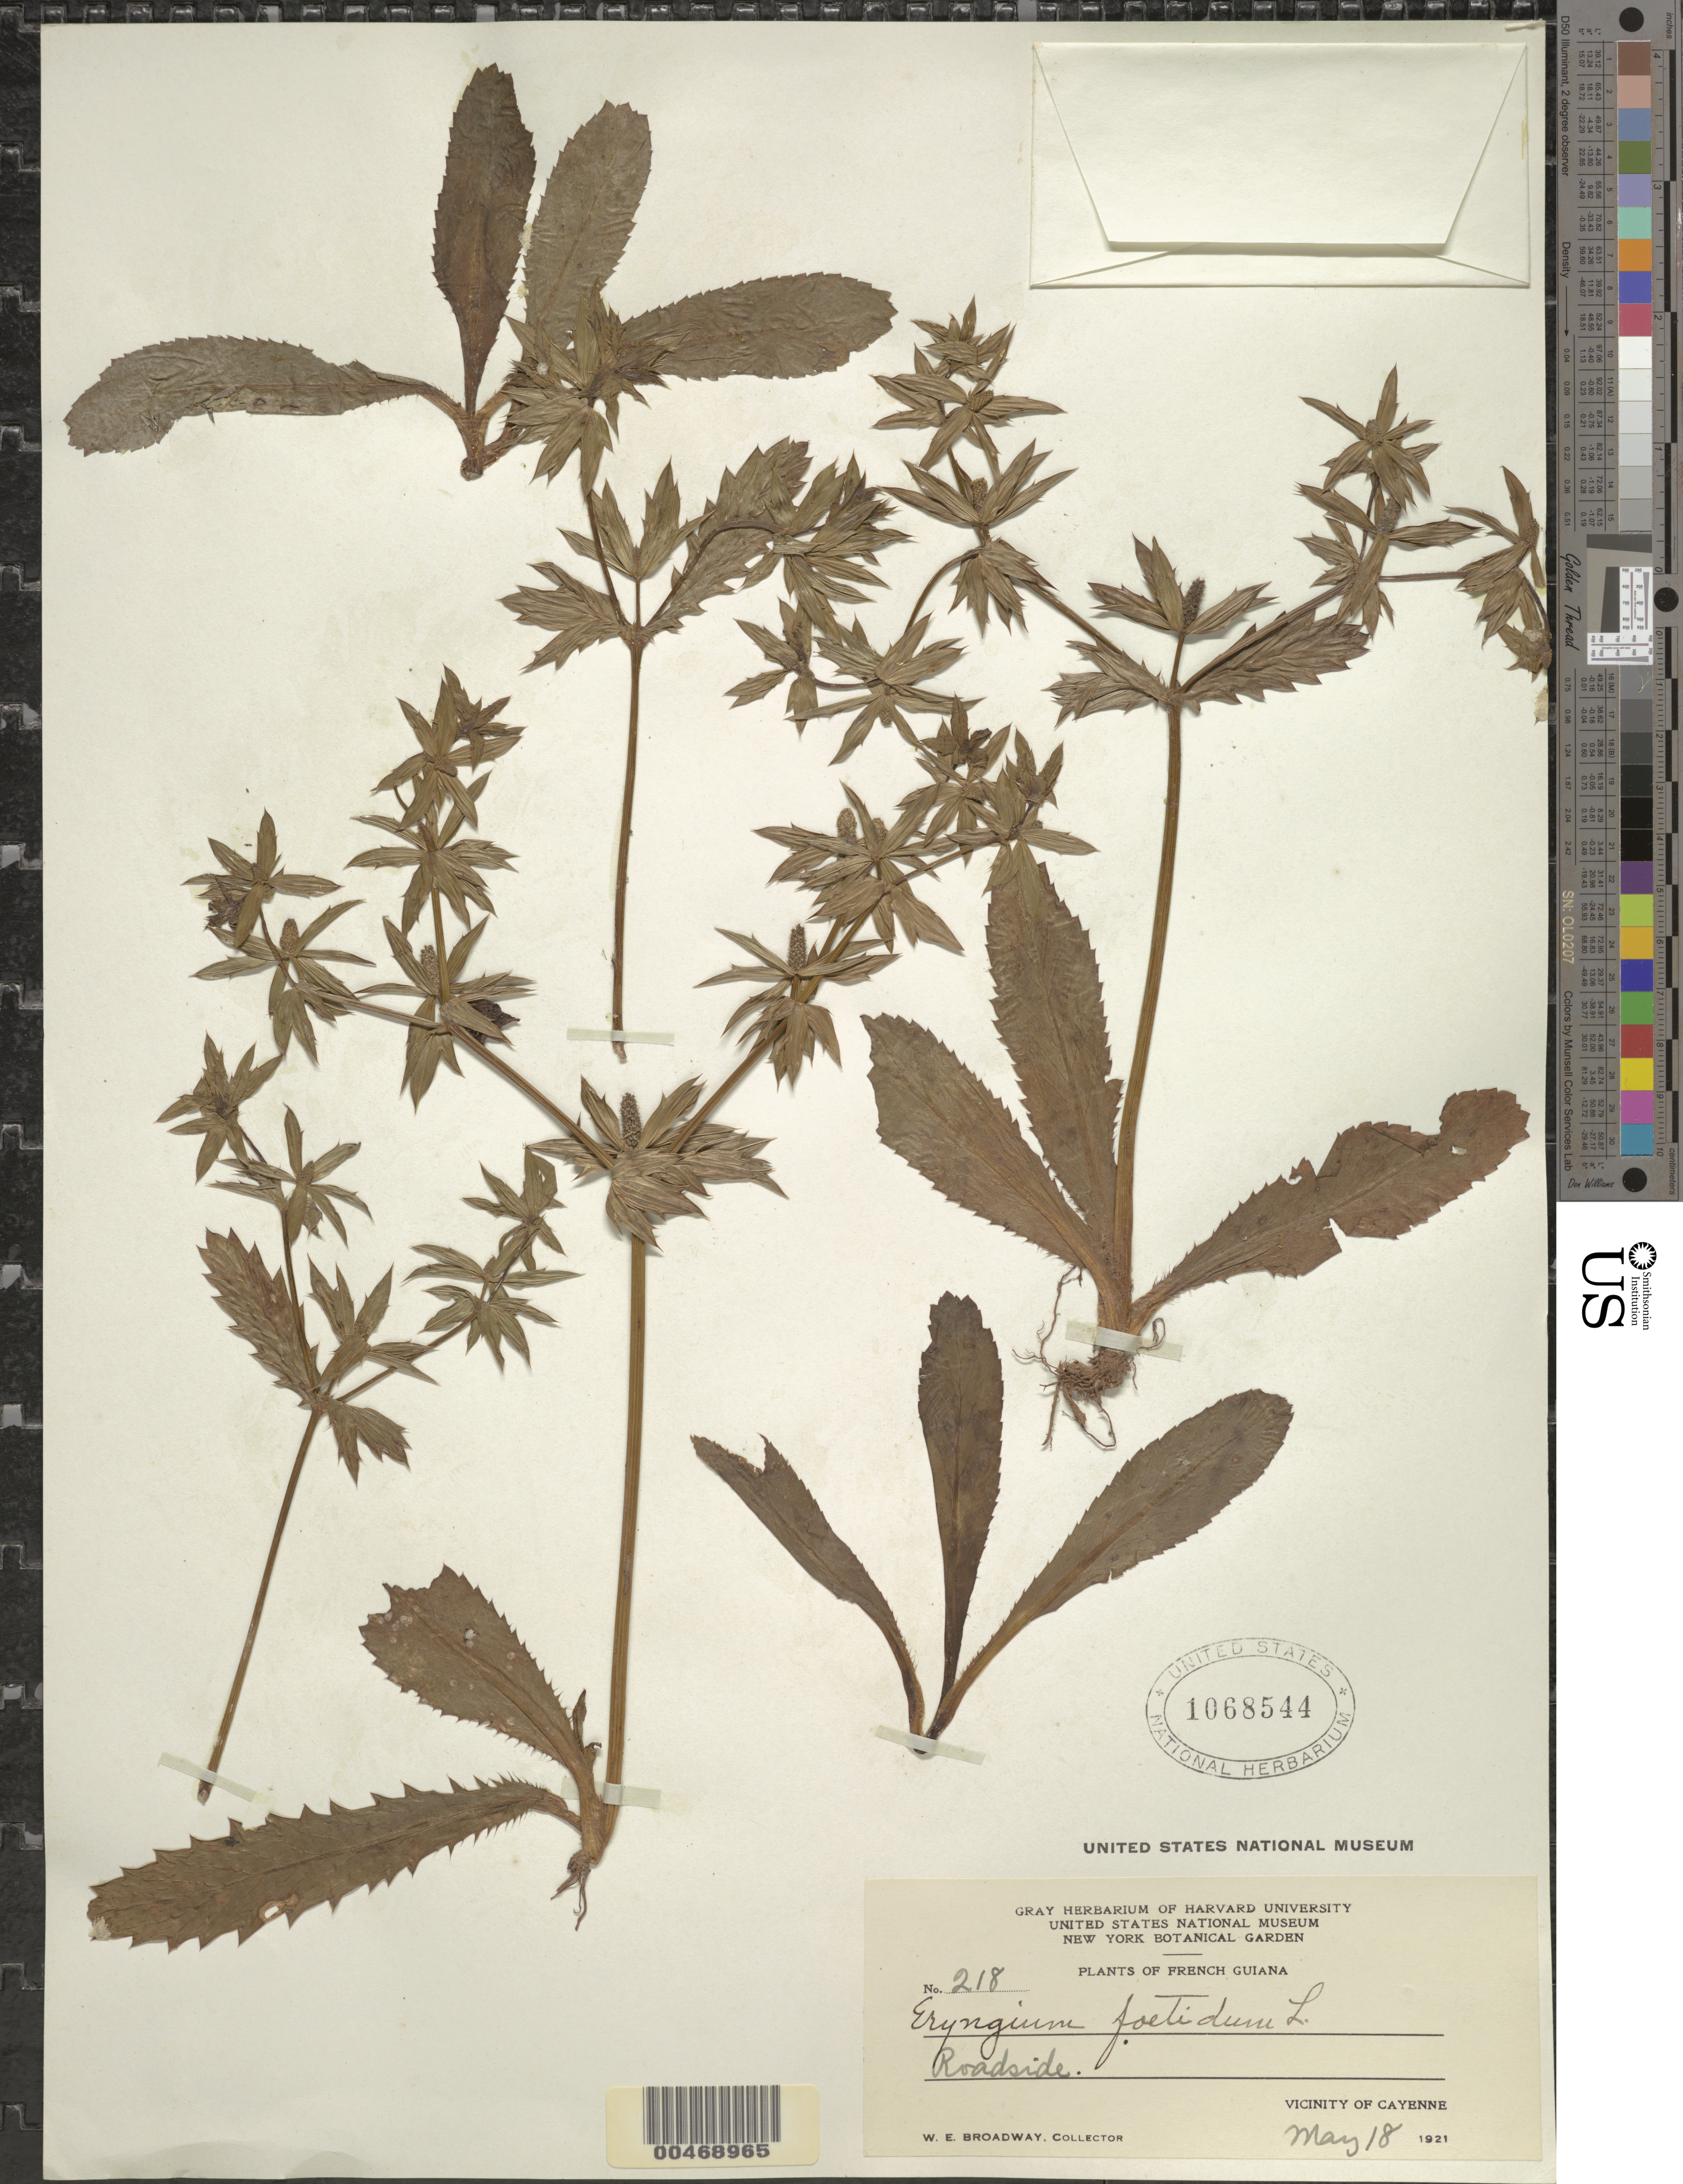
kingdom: Plantae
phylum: Tracheophyta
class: Magnoliopsida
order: Apiales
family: Apiaceae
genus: Eryngium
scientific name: Eryngium foetidum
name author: L.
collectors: W. E. Broadway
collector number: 218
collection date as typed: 18-May-21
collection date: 1921-05-18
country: French Guiana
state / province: Cayenne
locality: Cayenne, vic.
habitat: Roadside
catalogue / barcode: US 1068544